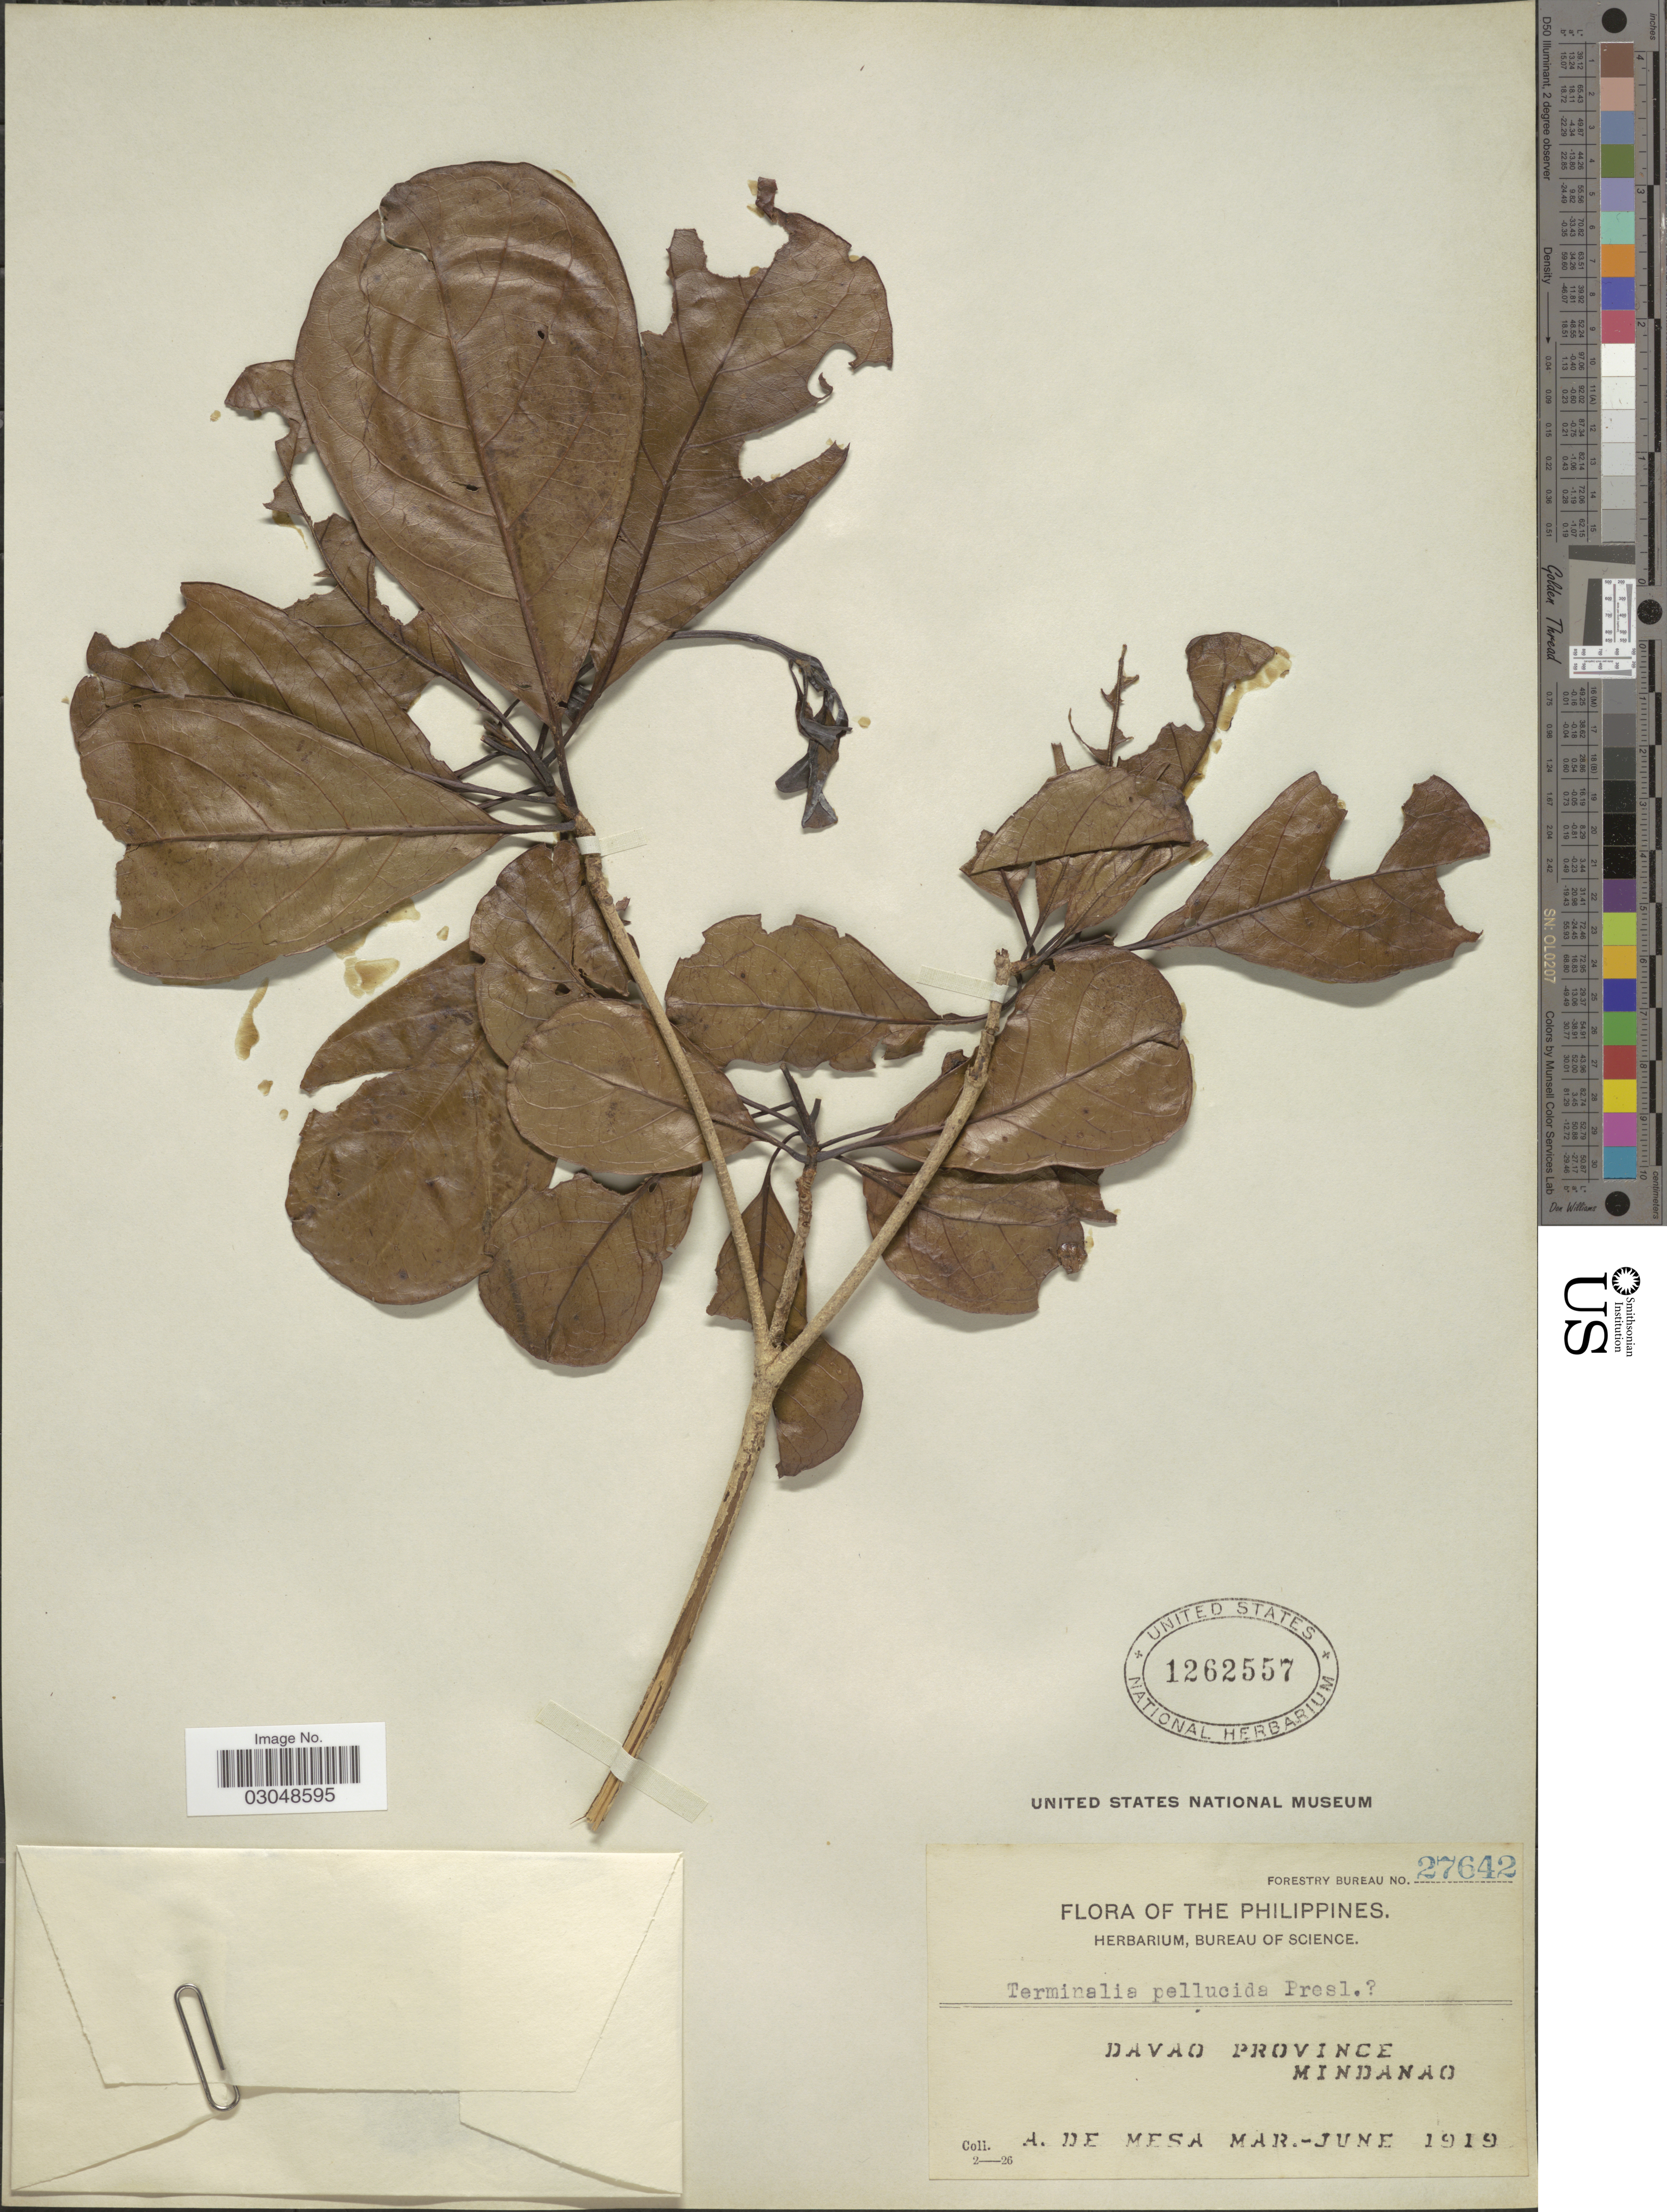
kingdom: Plantae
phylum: Tracheophyta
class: Magnoliopsida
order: Myrtales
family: Combretaceae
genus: Terminalia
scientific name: Terminalia pellucida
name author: C. Presl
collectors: A. De Mesa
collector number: Forestry Bureau 27642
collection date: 1919-03/1919-06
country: Philippines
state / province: Davao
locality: Davao Province, Mindanao.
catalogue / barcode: US 1262557